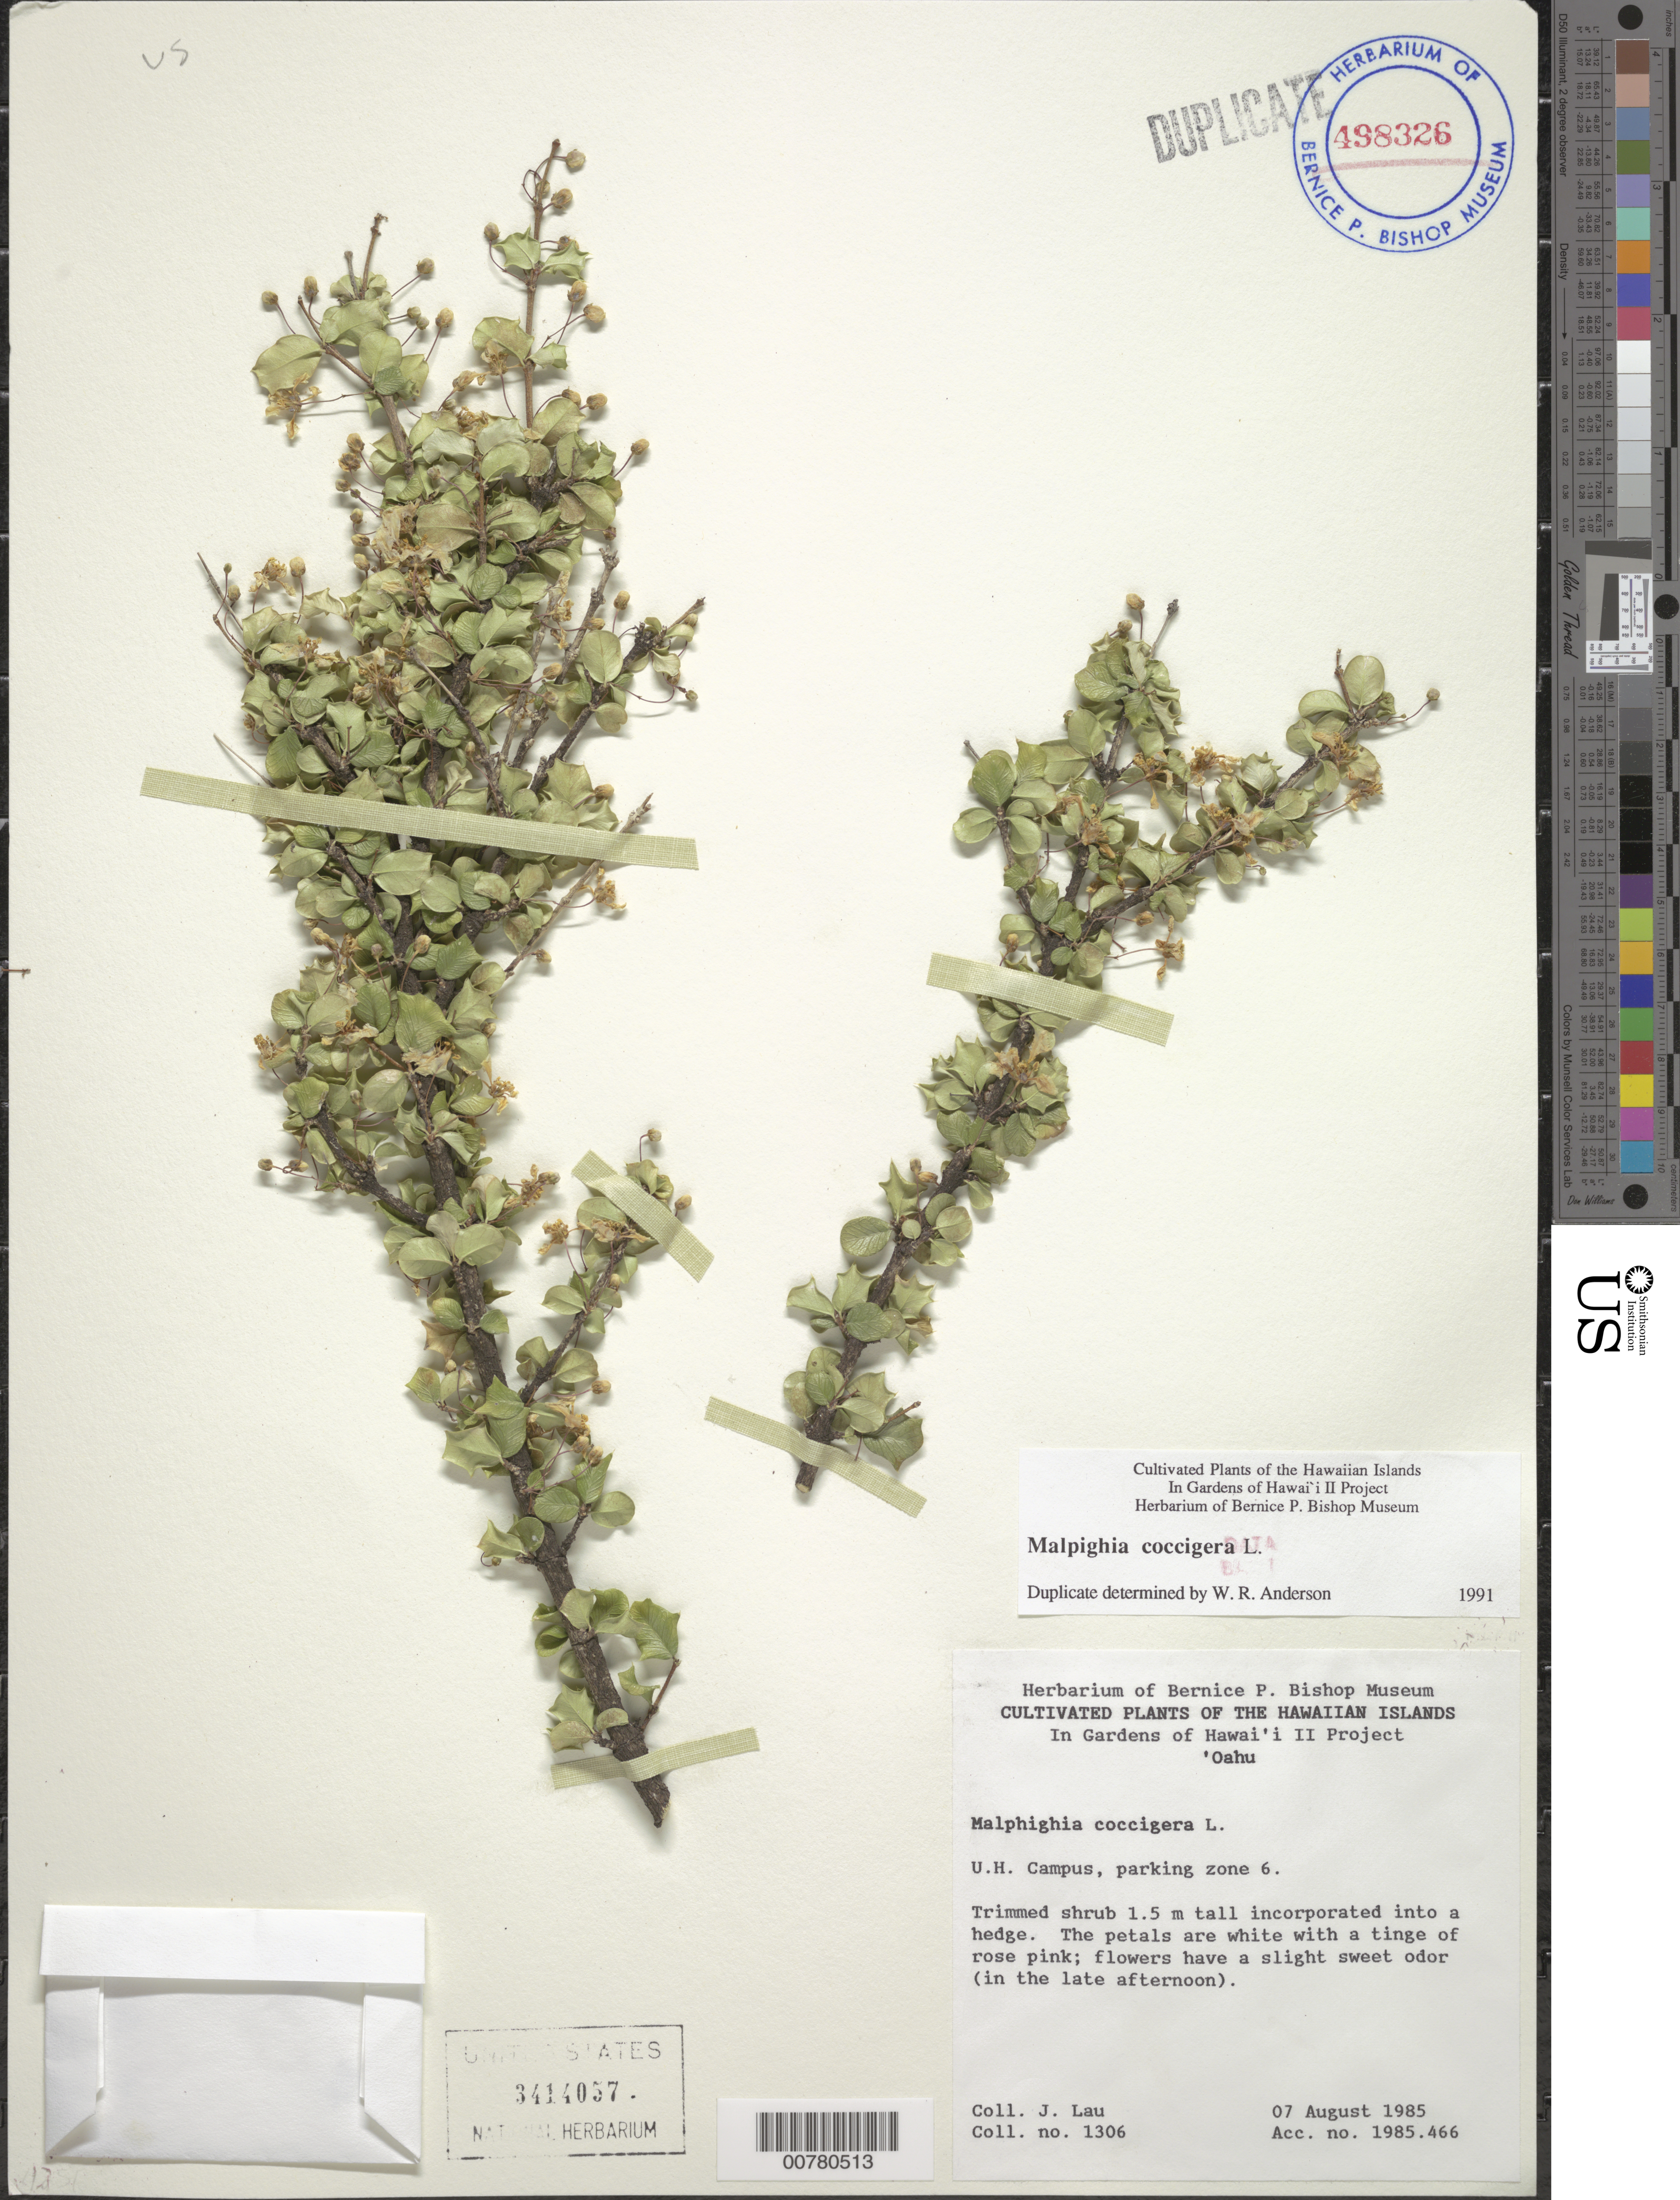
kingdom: Plantae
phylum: Tracheophyta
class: Magnoliopsida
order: Malpighiales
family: Malpighiaceae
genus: Malpighia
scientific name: Malpighia coccigera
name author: L.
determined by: Anderson, W. R., (MICH), University of Michigan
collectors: J. Lau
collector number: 1306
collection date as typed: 7 Aug 1985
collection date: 1985-08-07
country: United States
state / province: Hawaii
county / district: Honolulu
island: Oahu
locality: Honolulu: Manoa Valley; University of Hawaii Manoa Campus, parking zone 6.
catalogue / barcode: US 3414057